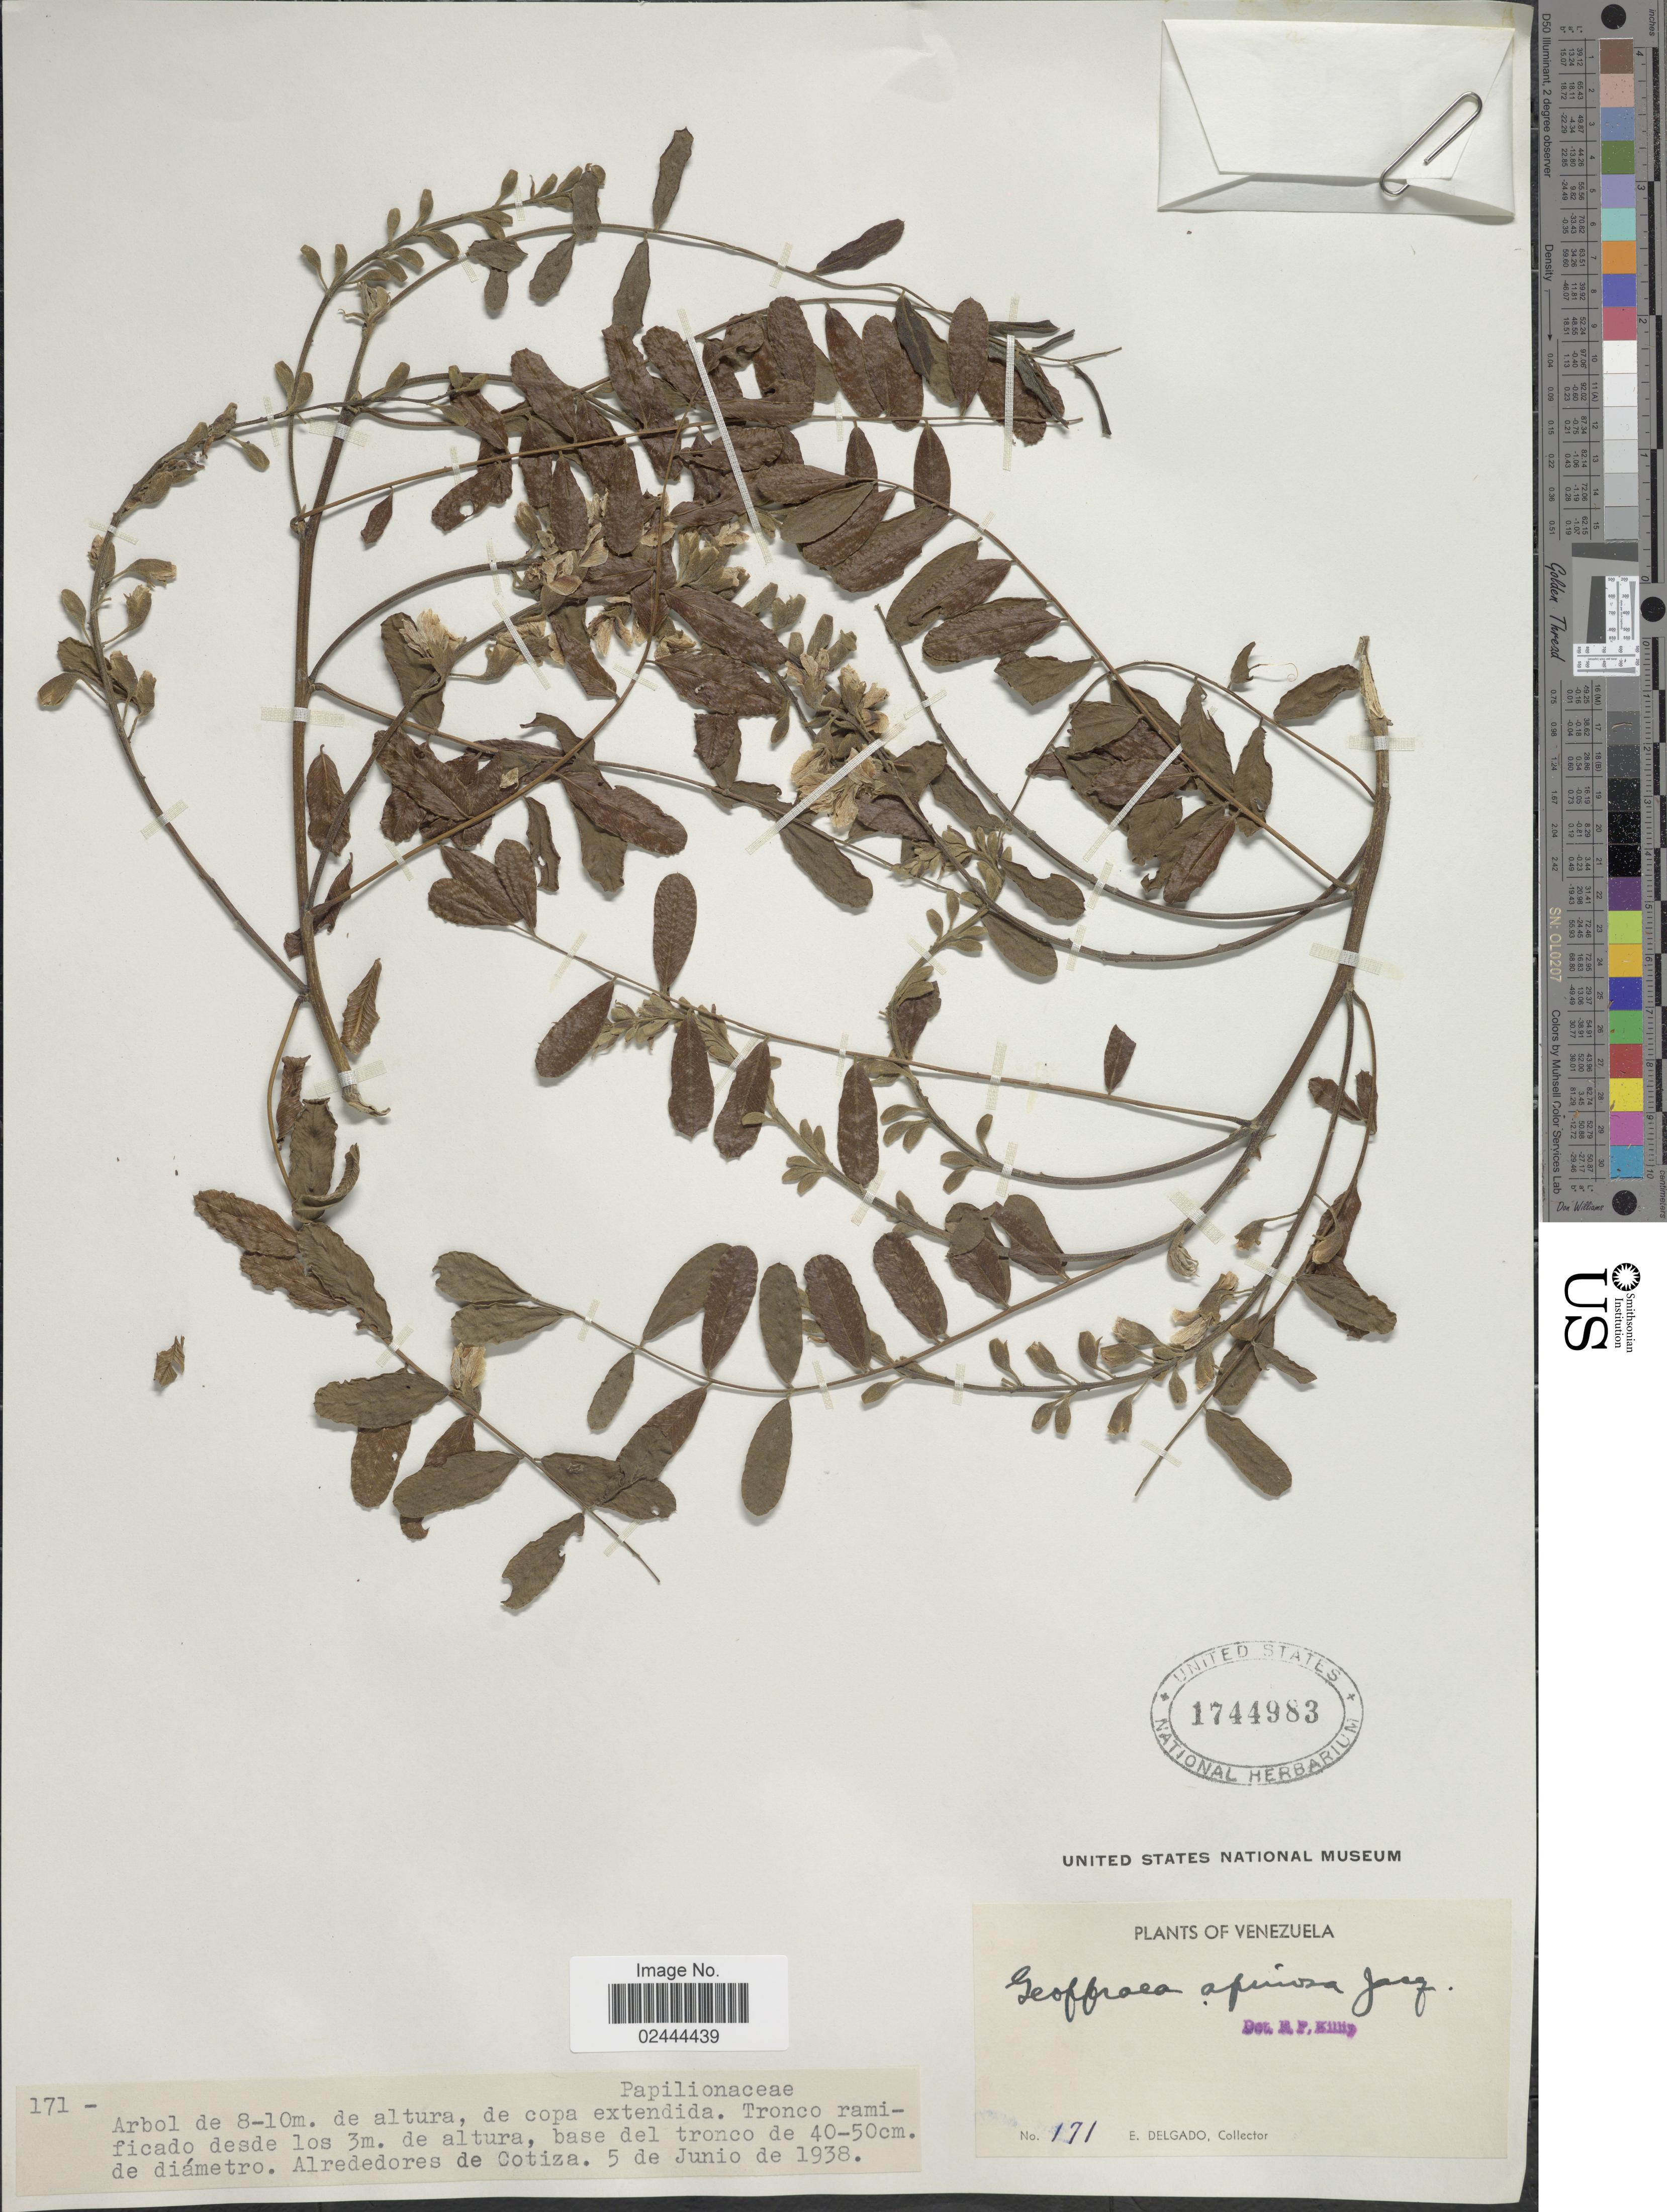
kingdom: Plantae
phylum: Tracheophyta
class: Magnoliopsida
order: Fabales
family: Fabaceae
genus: Geoffroea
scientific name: Geoffroea spinosa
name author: Jacq.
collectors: E. Delgado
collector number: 171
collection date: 1938-06-05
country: Venezuela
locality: Alrededores de Cotiza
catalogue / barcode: US 1744983